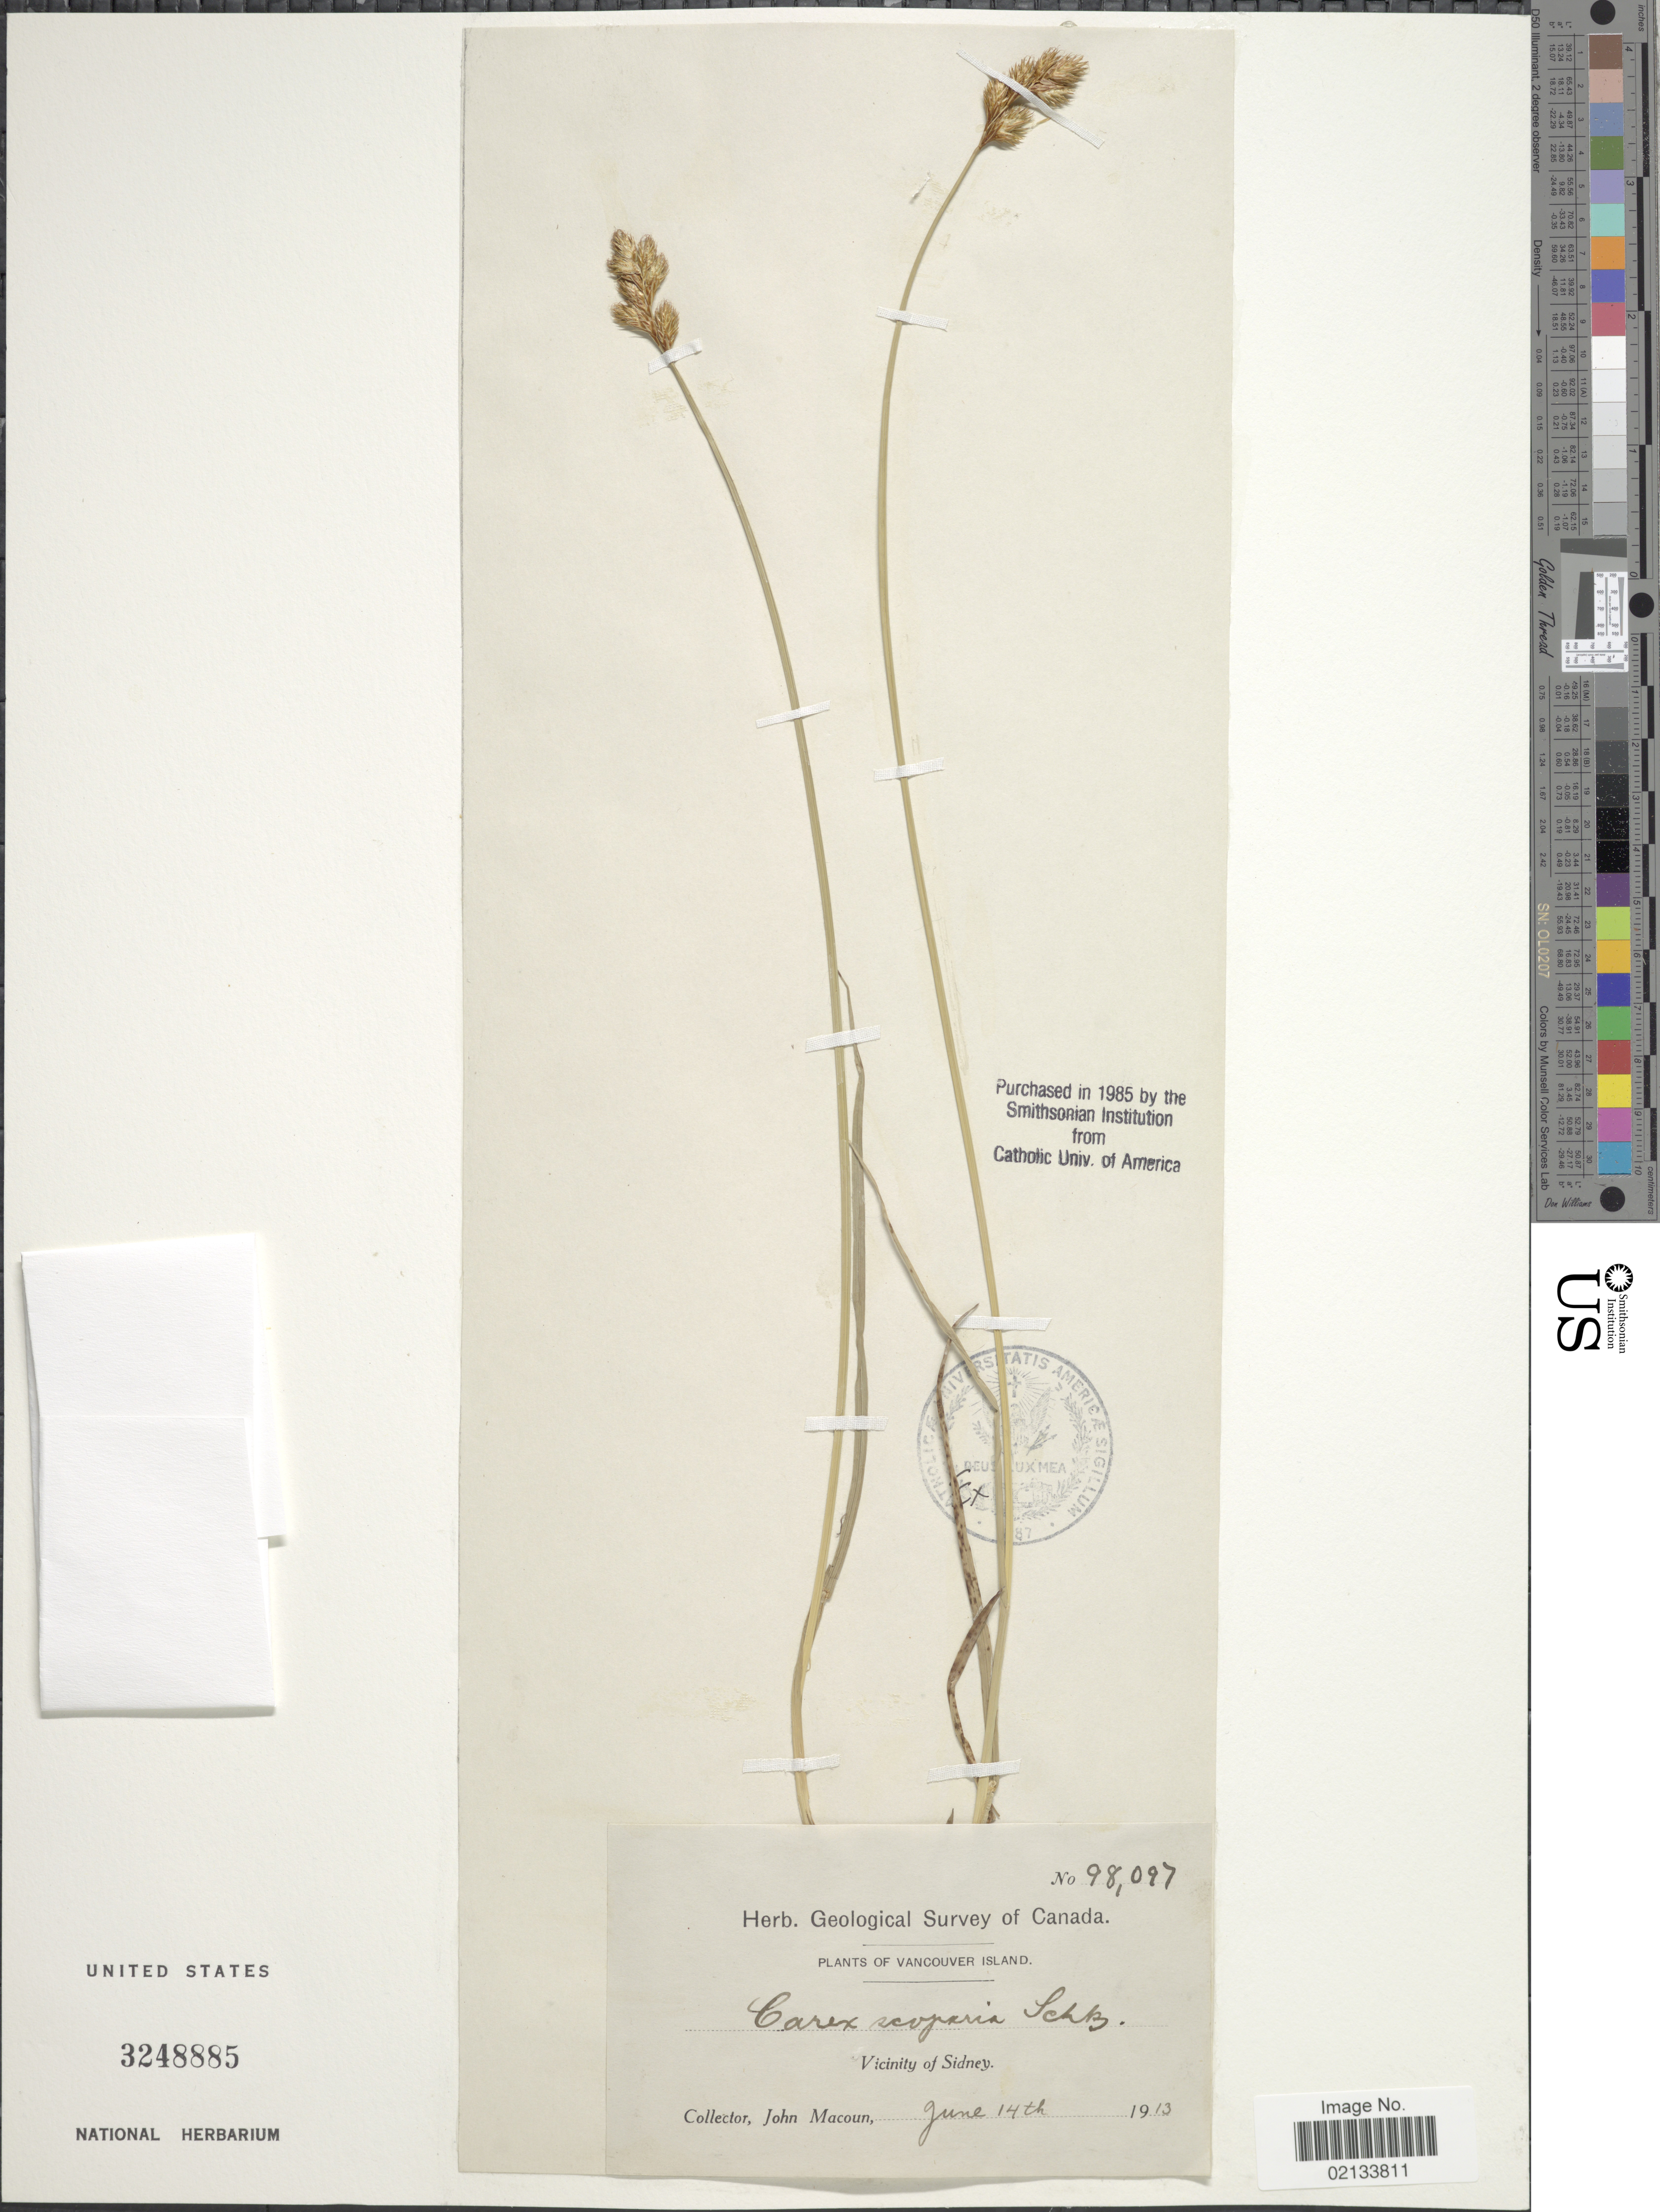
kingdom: Plantae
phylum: Tracheophyta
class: Liliopsida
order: Poales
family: Cyperaceae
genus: Carex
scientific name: Carex scoparia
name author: Schkuhr ex Willd.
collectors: J. Macoun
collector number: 98097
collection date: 1913-06-14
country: Canada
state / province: British Columbia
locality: Vancouver Island, Vicinity of Sidney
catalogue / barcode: US 3248885